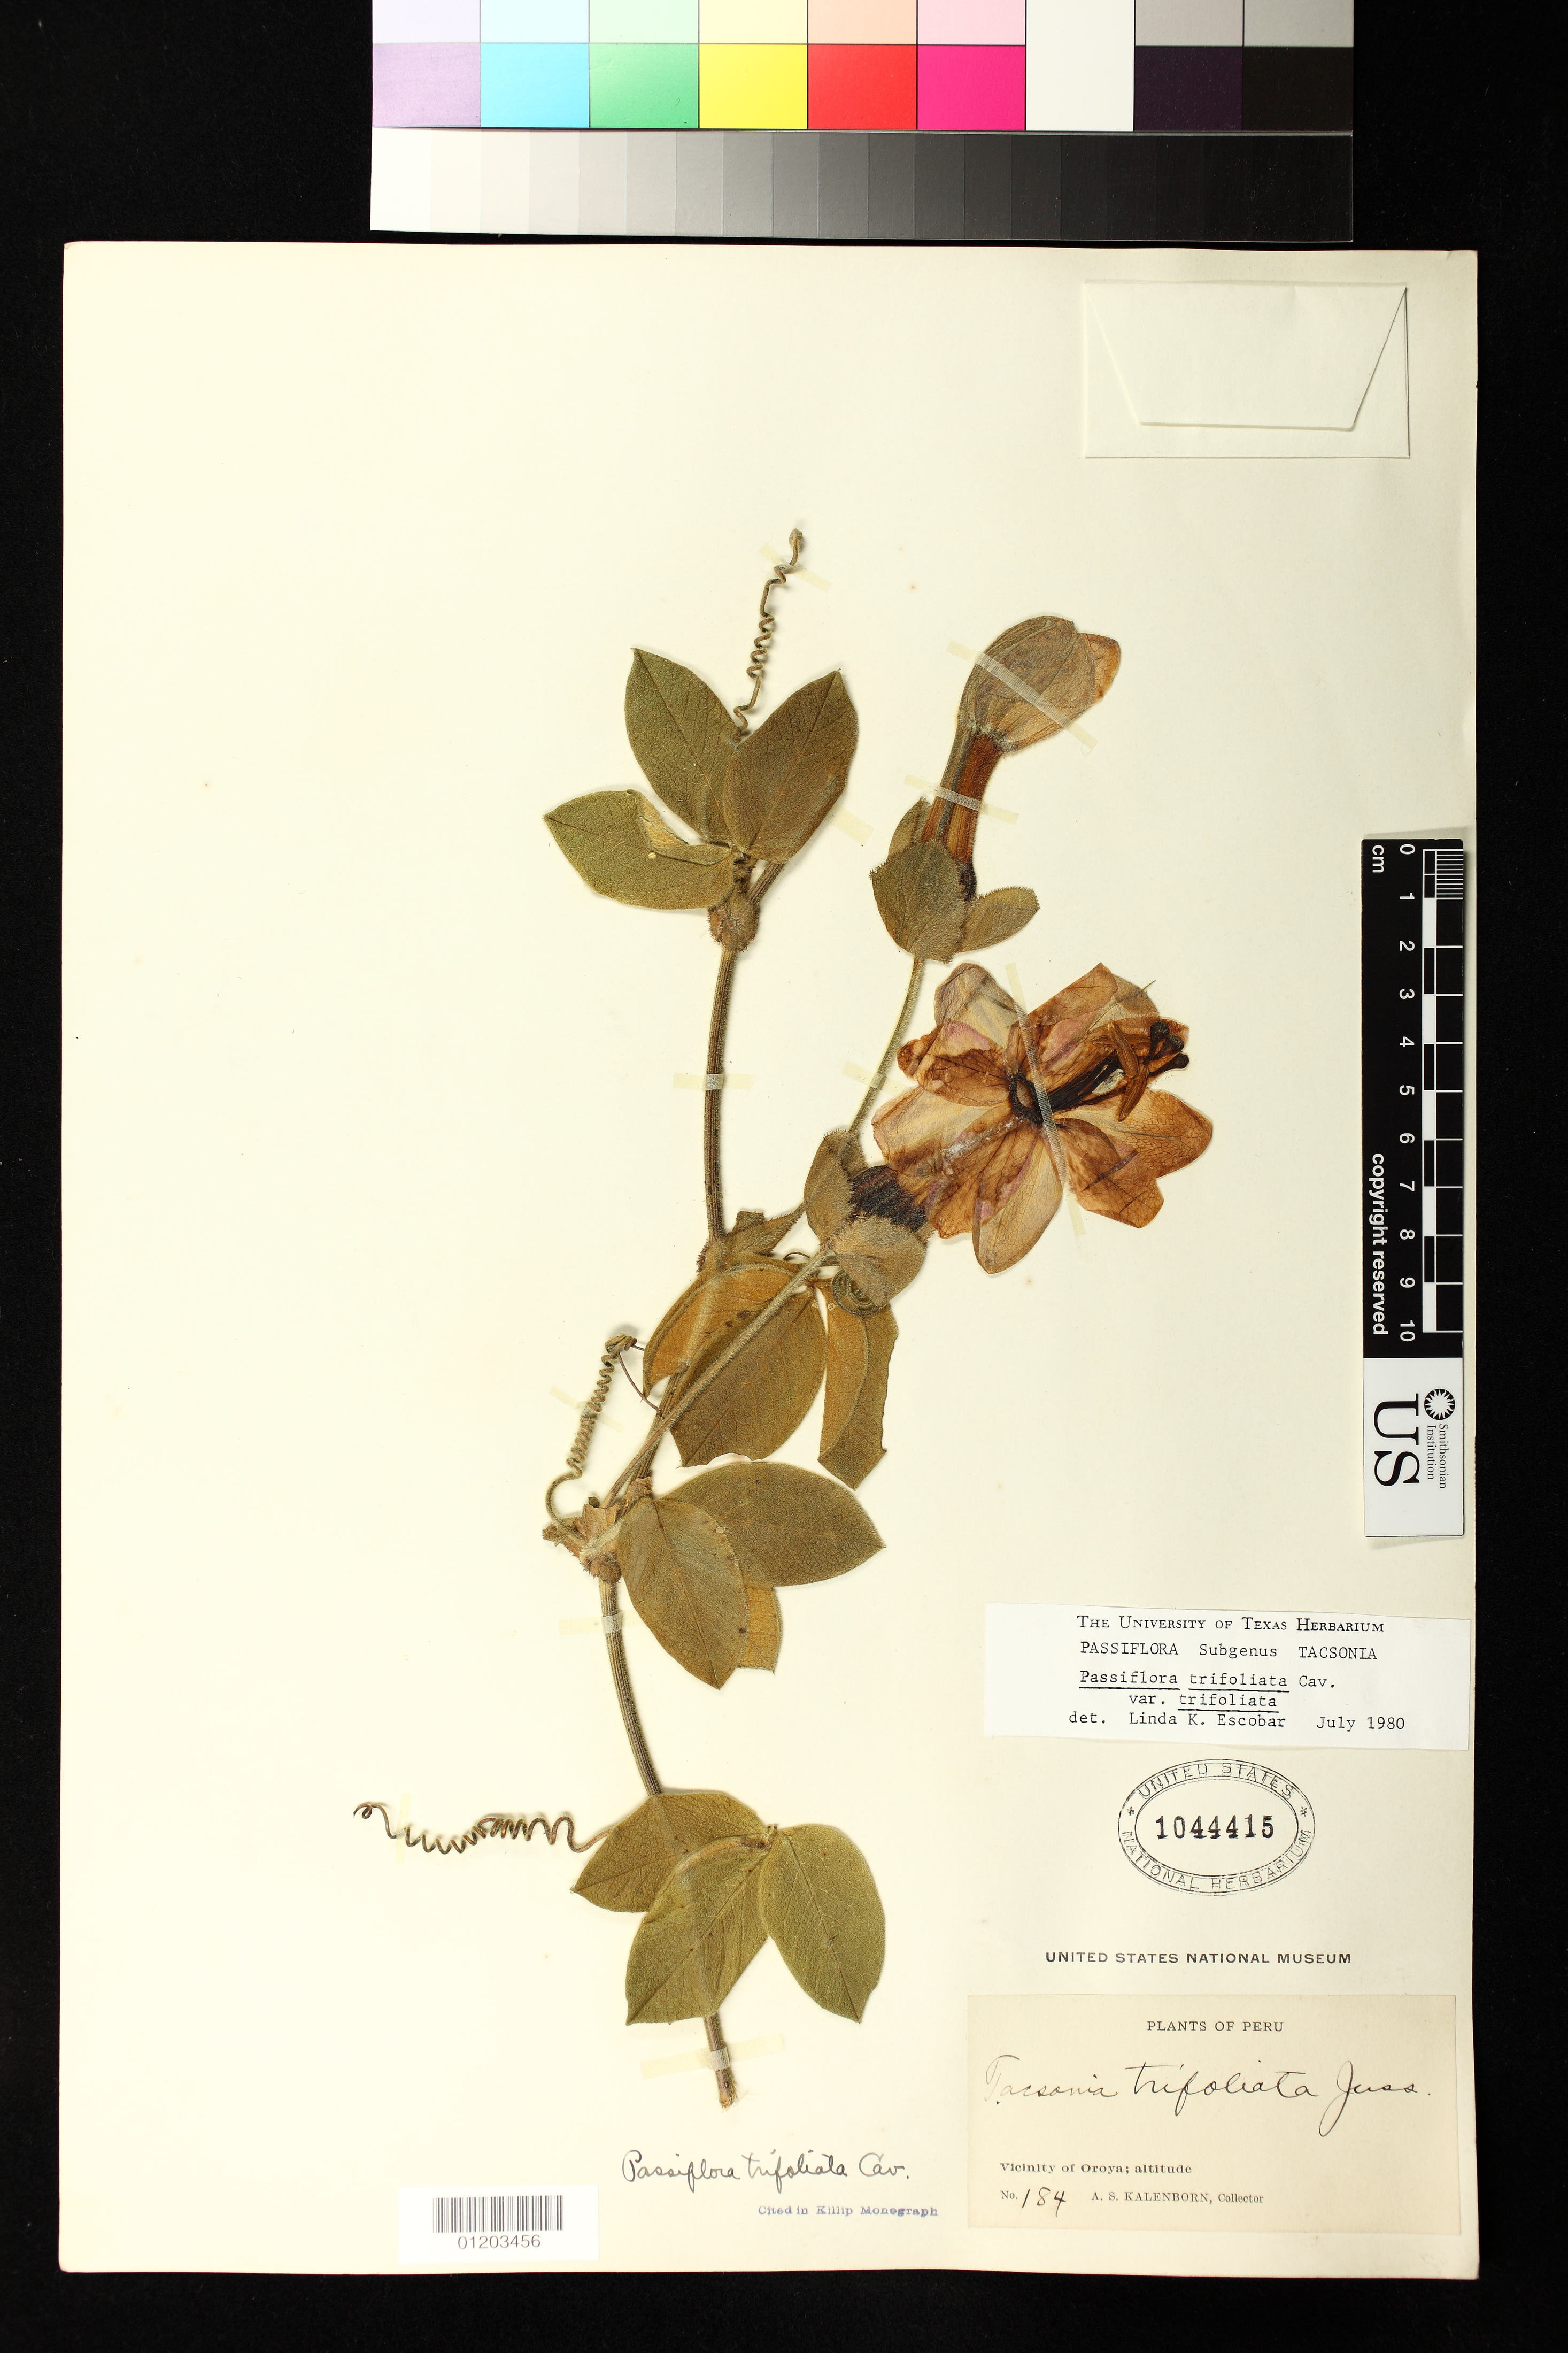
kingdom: Plantae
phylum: Tracheophyta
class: Magnoliopsida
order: Malpighiales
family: Passifloraceae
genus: Passiflora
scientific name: Passiflora trifoliata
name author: Cav.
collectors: A. Kalenborn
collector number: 184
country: Peru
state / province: Junín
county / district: Yauli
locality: Oroya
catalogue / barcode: US 1044415